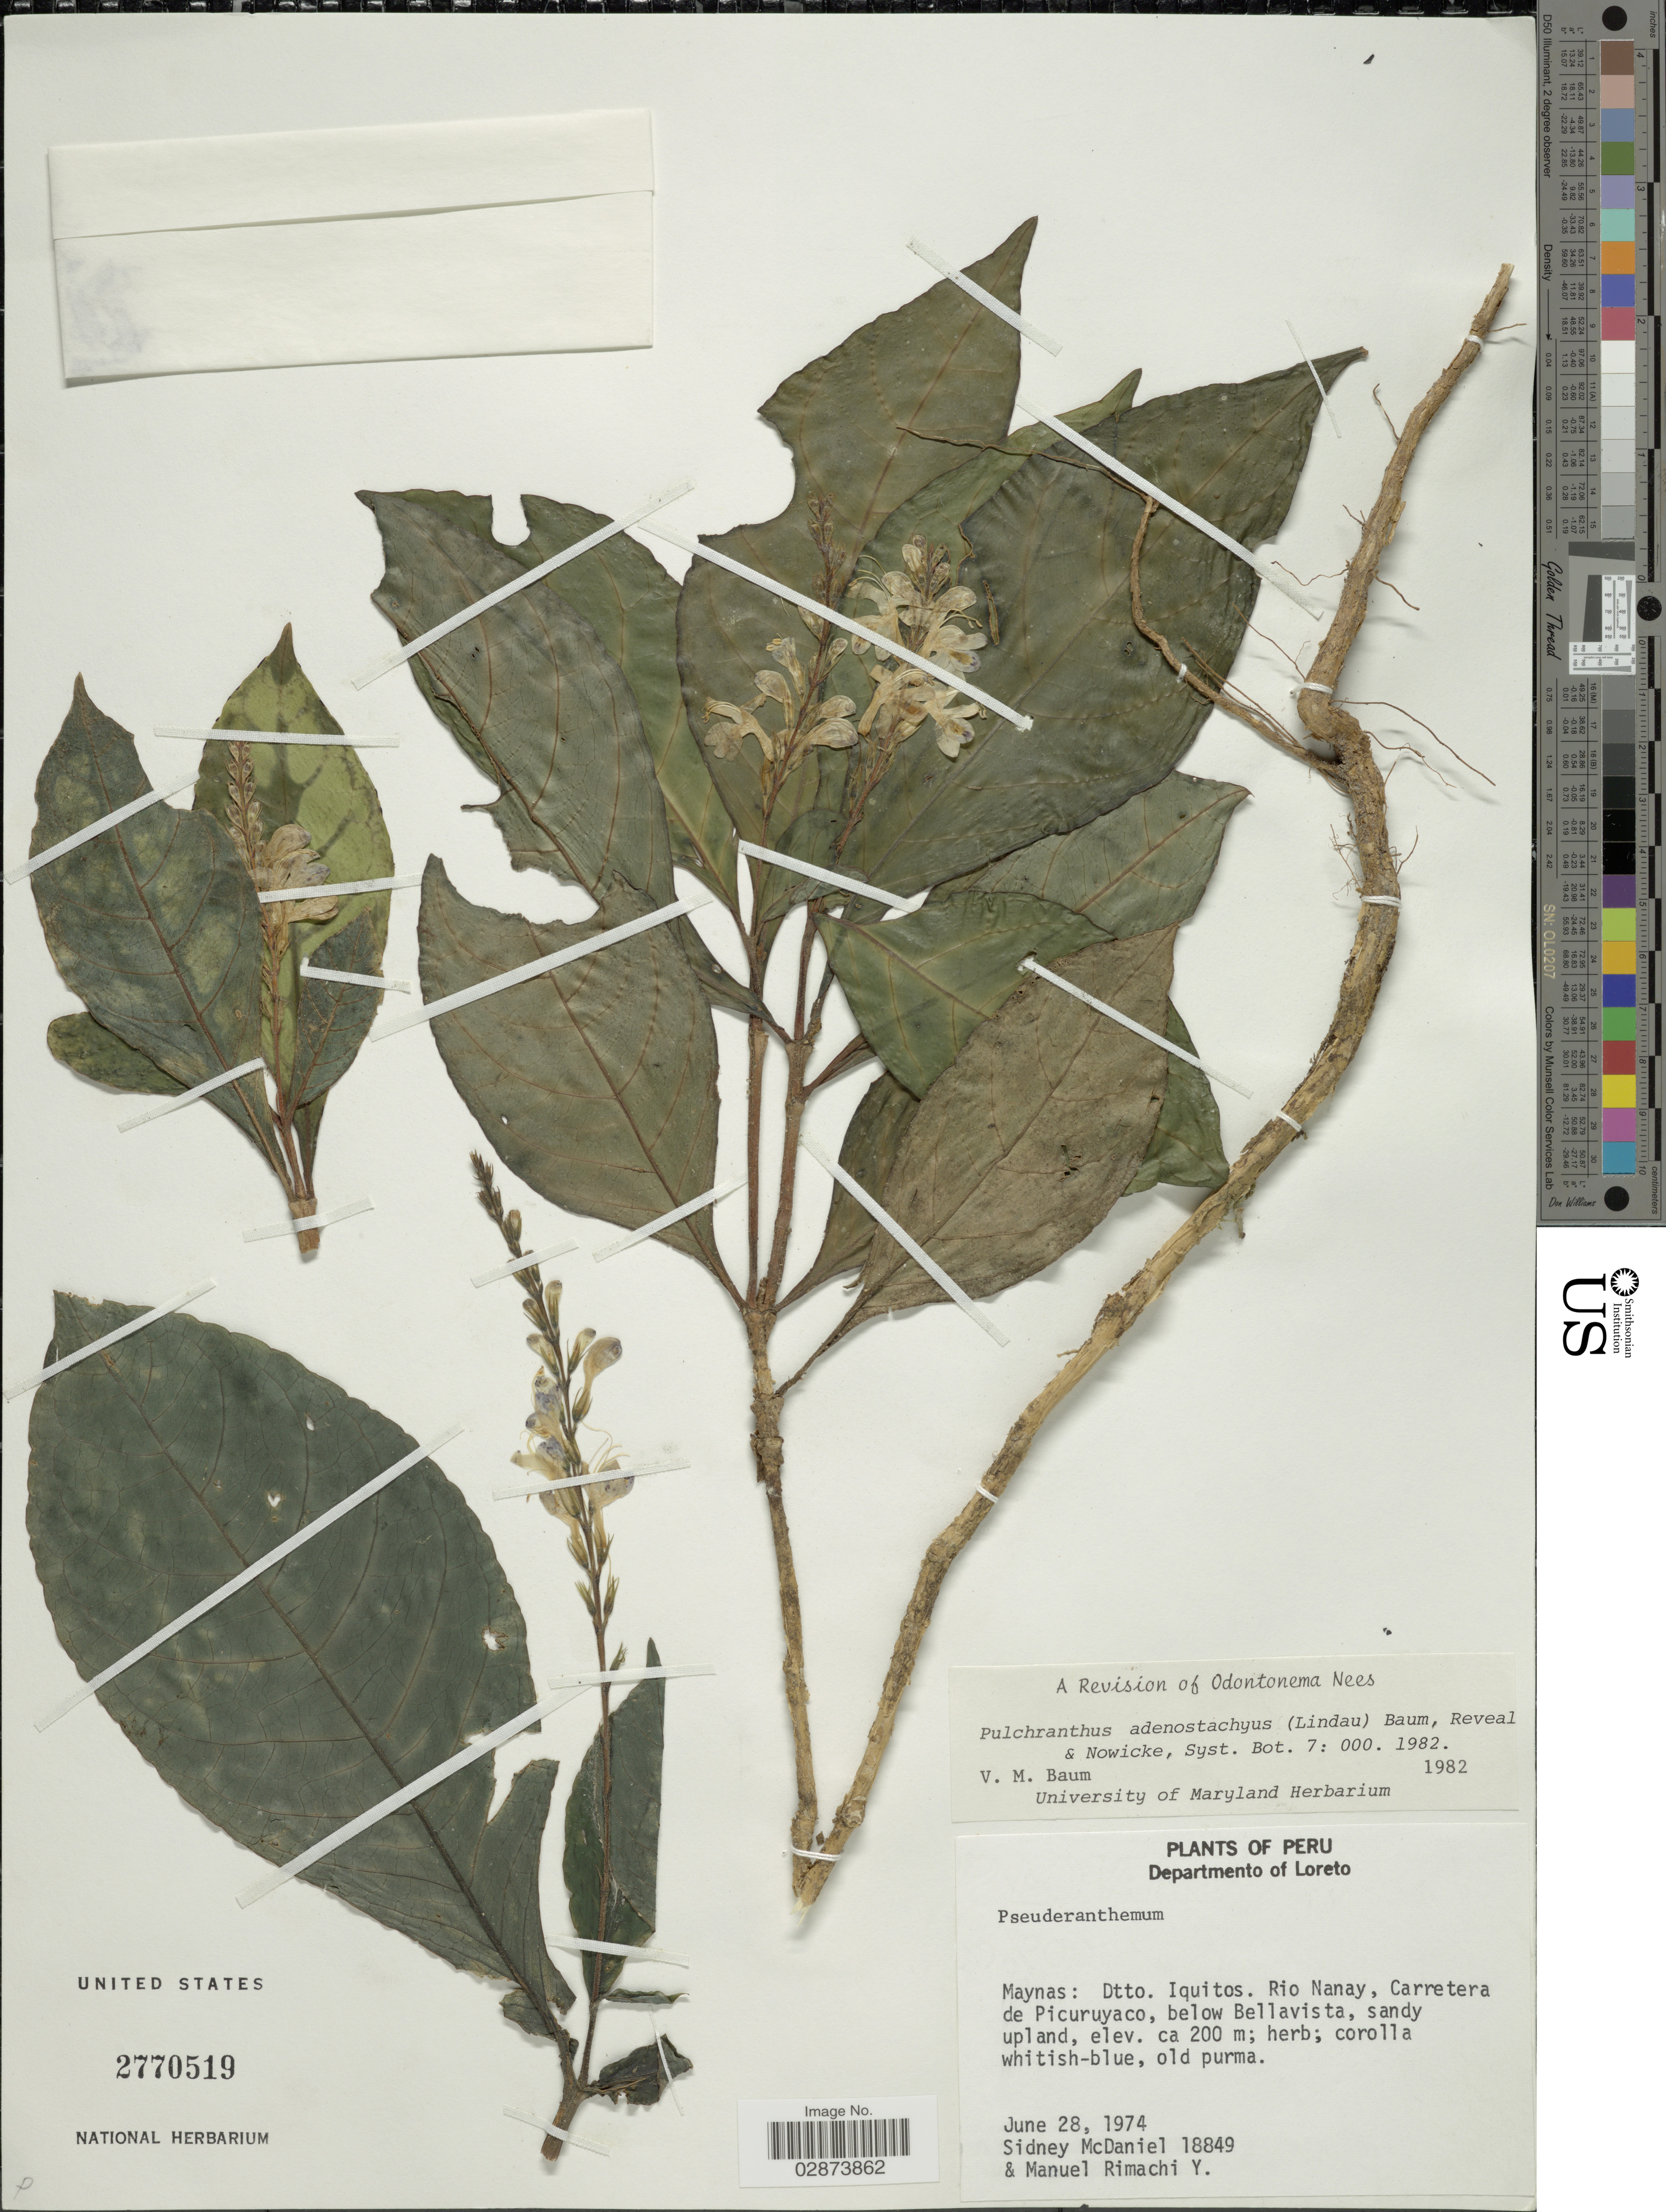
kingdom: Plantae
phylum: Tracheophyta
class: Magnoliopsida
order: Lamiales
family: Acanthaceae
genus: Pulchranthus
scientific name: Pulchranthus adenostachyus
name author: (Lindau) V.M. Baum et al.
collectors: S. McDaniel & M. Rimachi Y.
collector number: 18849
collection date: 1974-06-28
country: Peru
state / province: Loreto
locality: Departamento of Loreto. Maynas: Dtto. Iquitos. Rio Nanay, Carretera de Picuruyaco, below Bellavista.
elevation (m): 200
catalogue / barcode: US 2770519